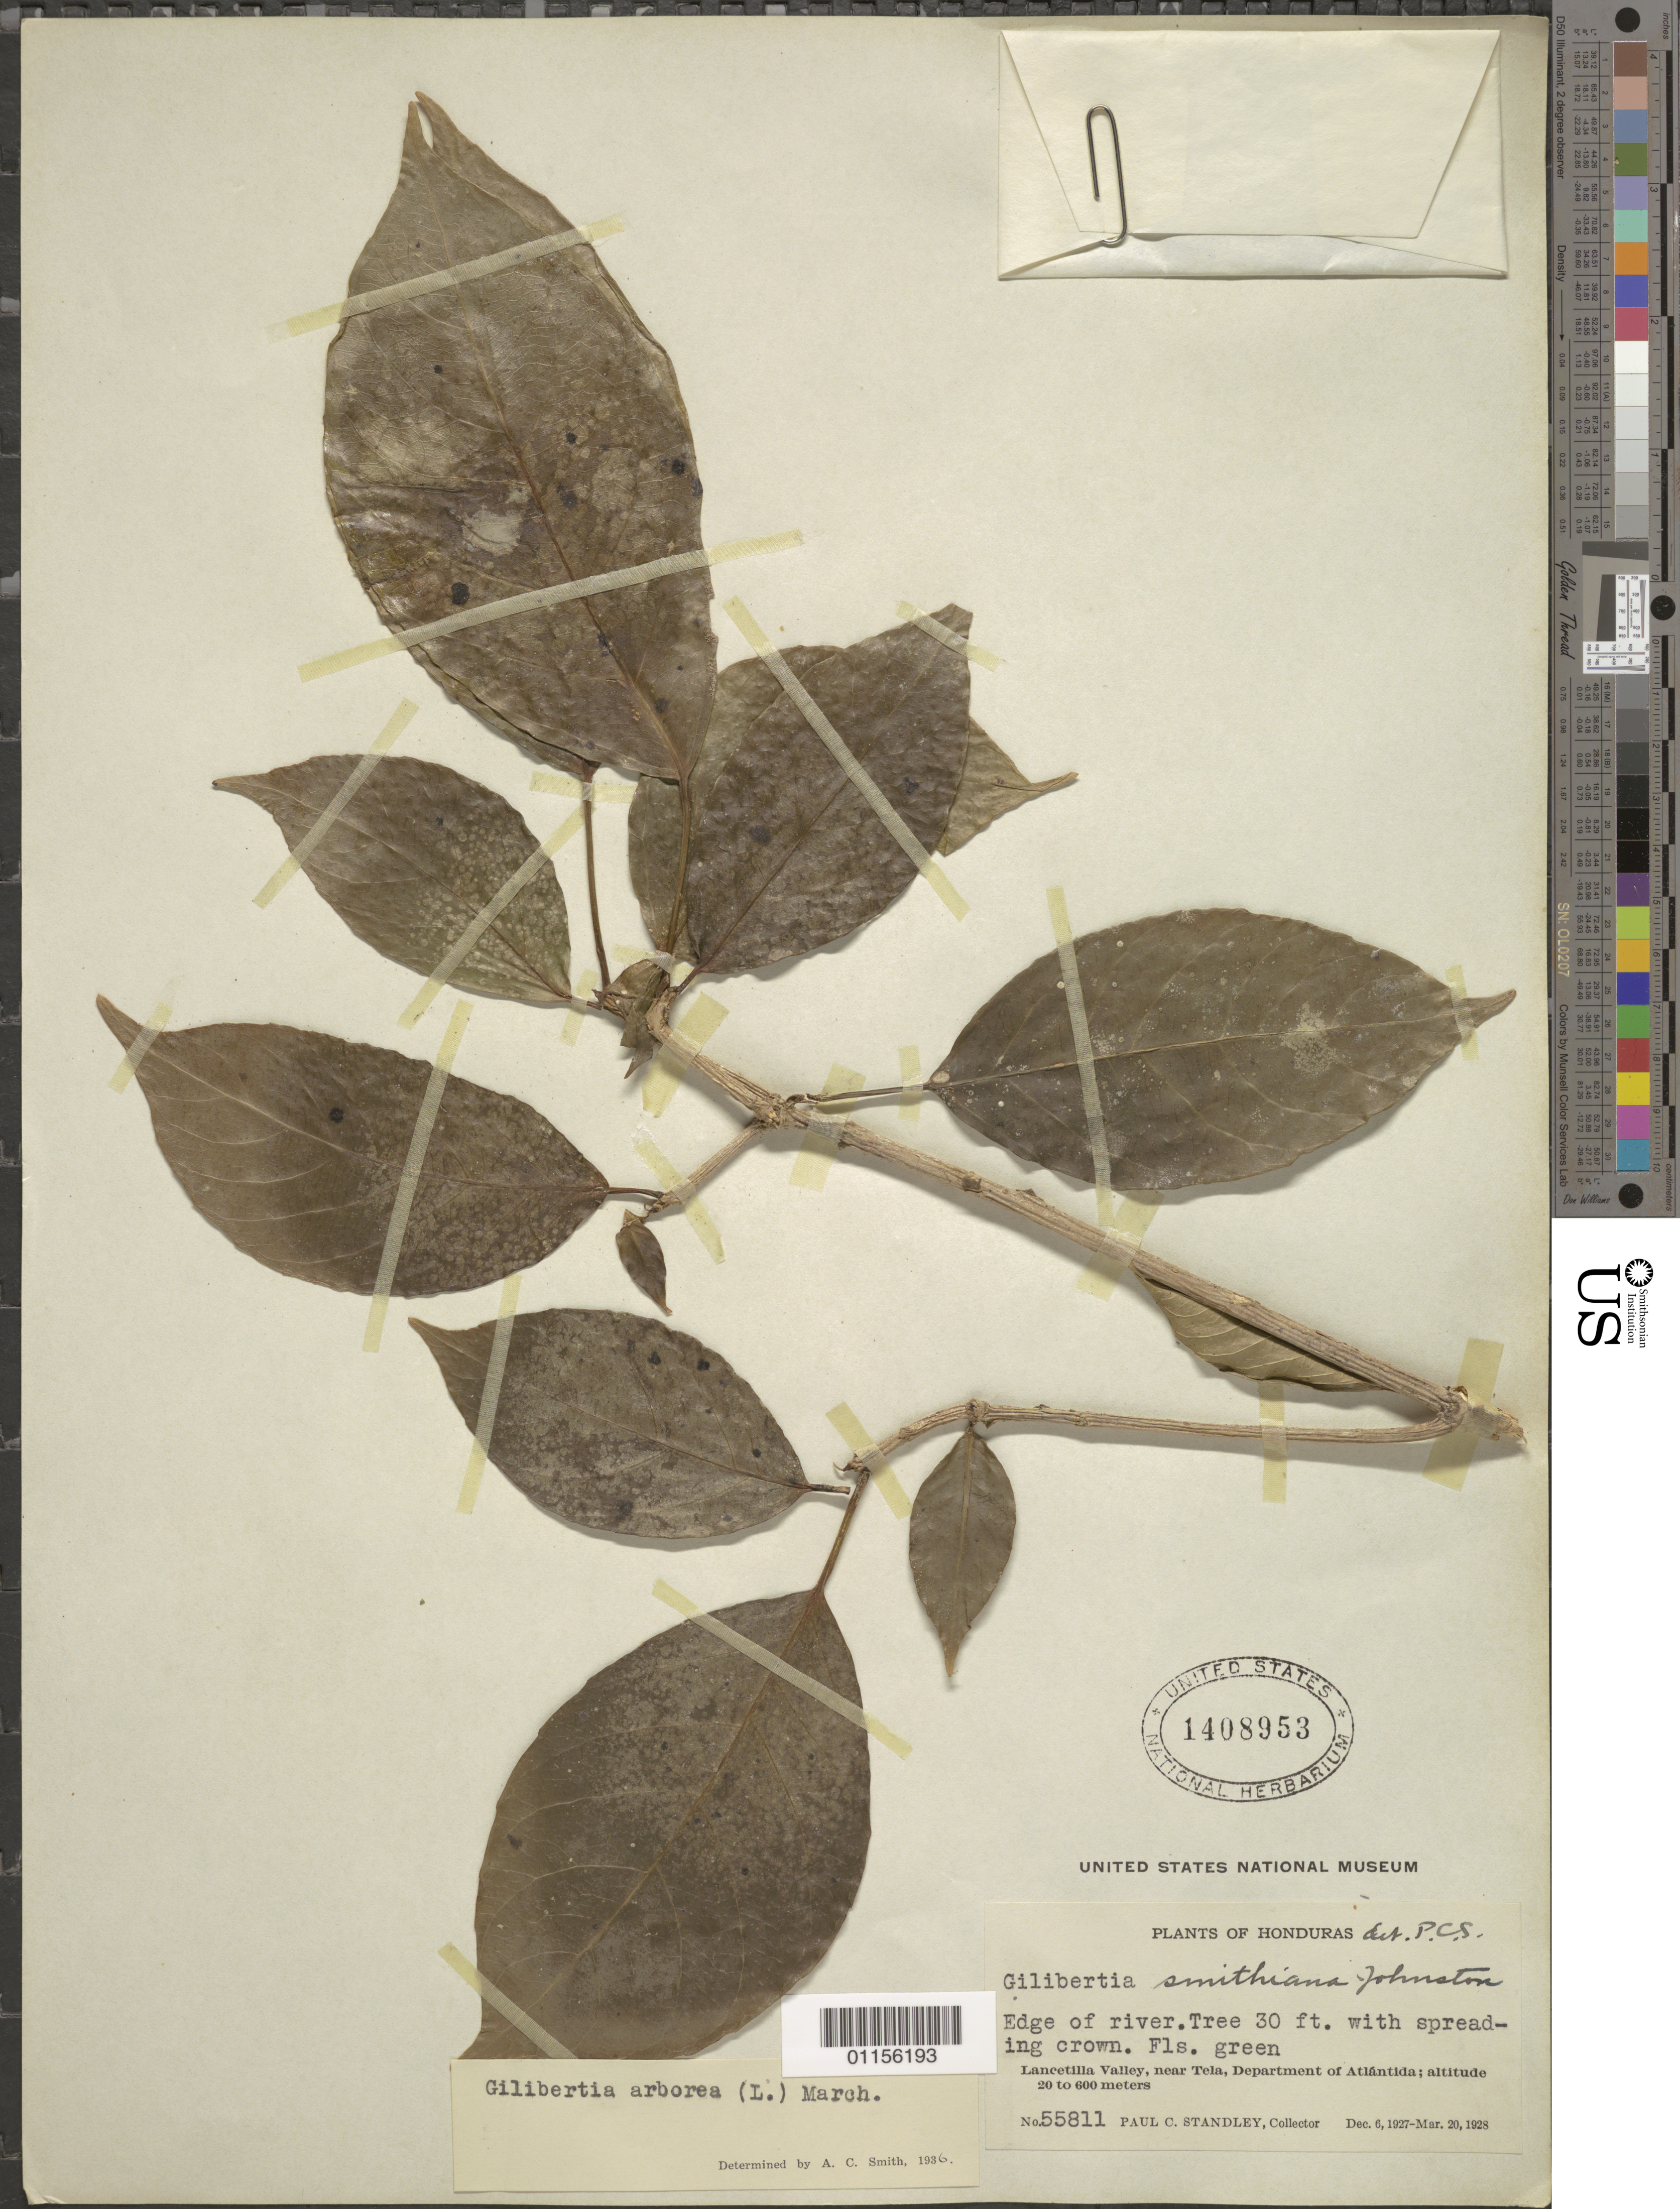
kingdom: Plantae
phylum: Tracheophyta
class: Magnoliopsida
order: Apiales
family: Araliaceae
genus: Dendropanax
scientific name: Dendropanax arboreus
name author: (L.) Decne. & Planch.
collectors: P. C. Standley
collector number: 55811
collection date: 1927-12-06/1928-03-20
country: Honduras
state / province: Atlántida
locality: Lancetilla Valley, near Tela.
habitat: Edge of river. Tree.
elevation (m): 20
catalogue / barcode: US 1408953